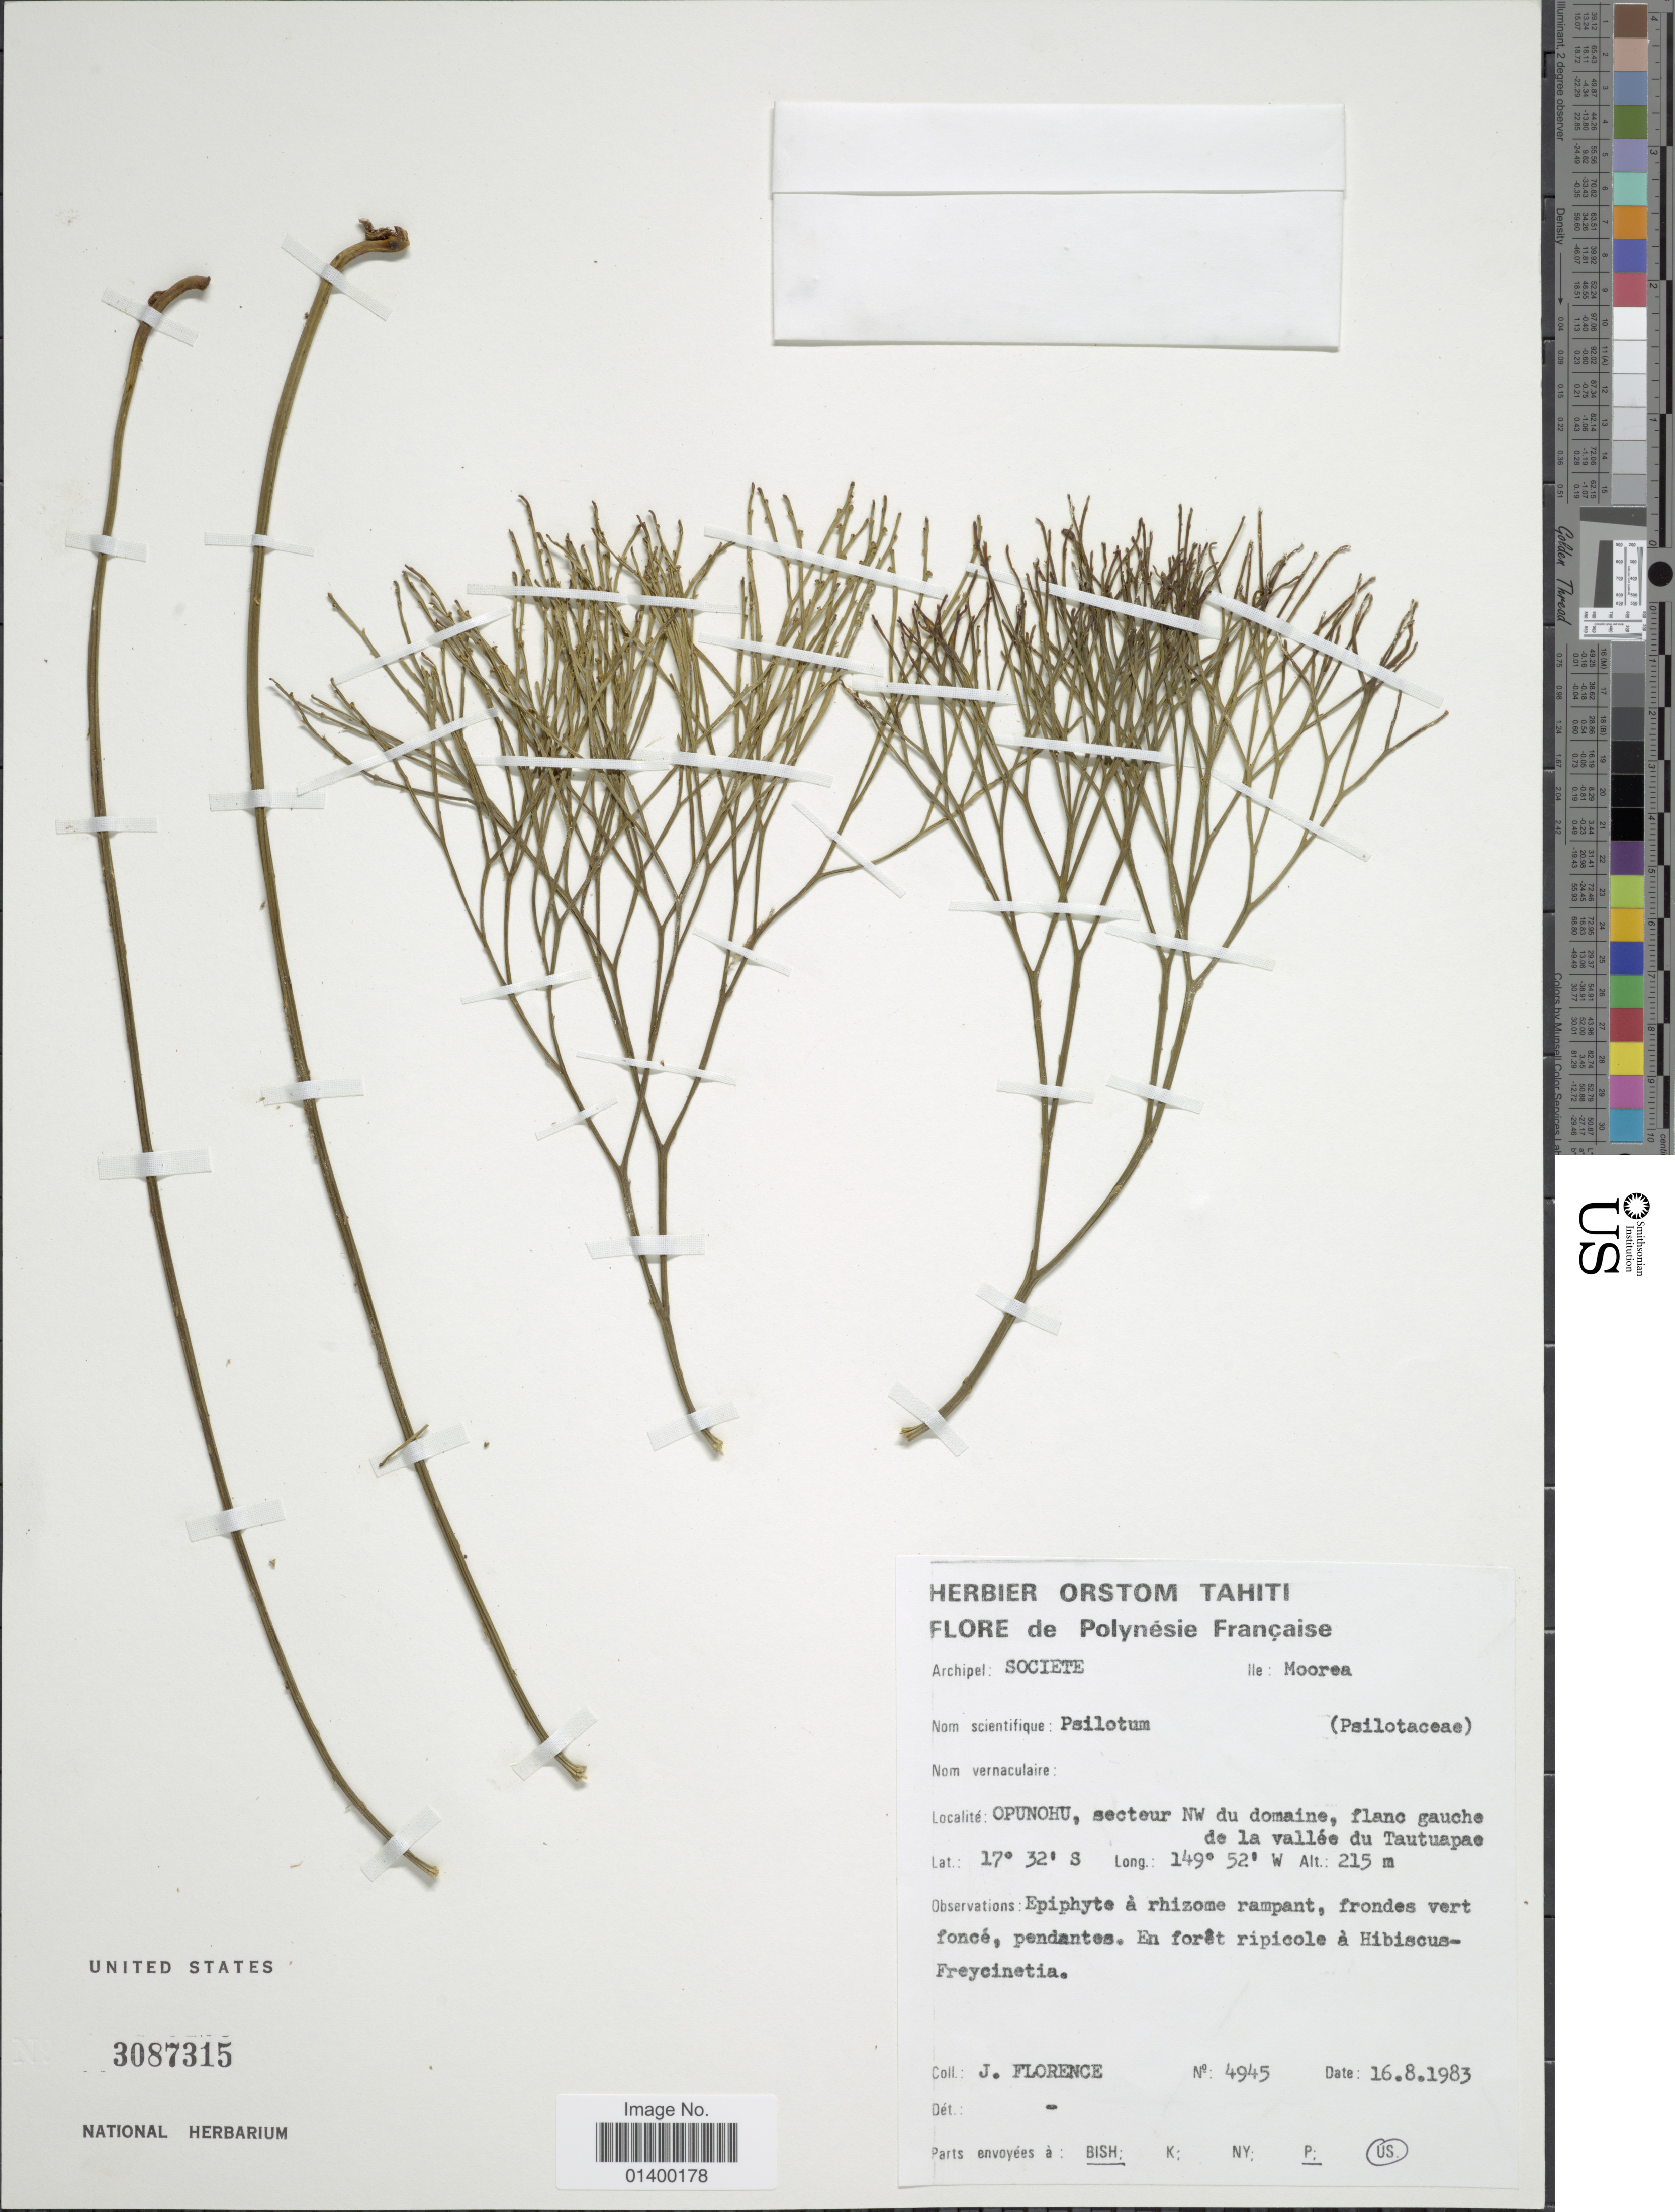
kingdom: Plantae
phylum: Tracheophyta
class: Polypodiopsida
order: Psilotales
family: Psilotaceae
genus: Psilotum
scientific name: Psilotum nudum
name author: (L.) P. Beauv.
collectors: J. Florence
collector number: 4945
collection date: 1983-08-16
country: French Polynesia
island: Moorea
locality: Opunohu, archipel Societe, Ile Moorea, Opunohu, secteur NW du domaine, flanc gauche de la vallee du Tautuapae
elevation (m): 215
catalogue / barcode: US 3087315